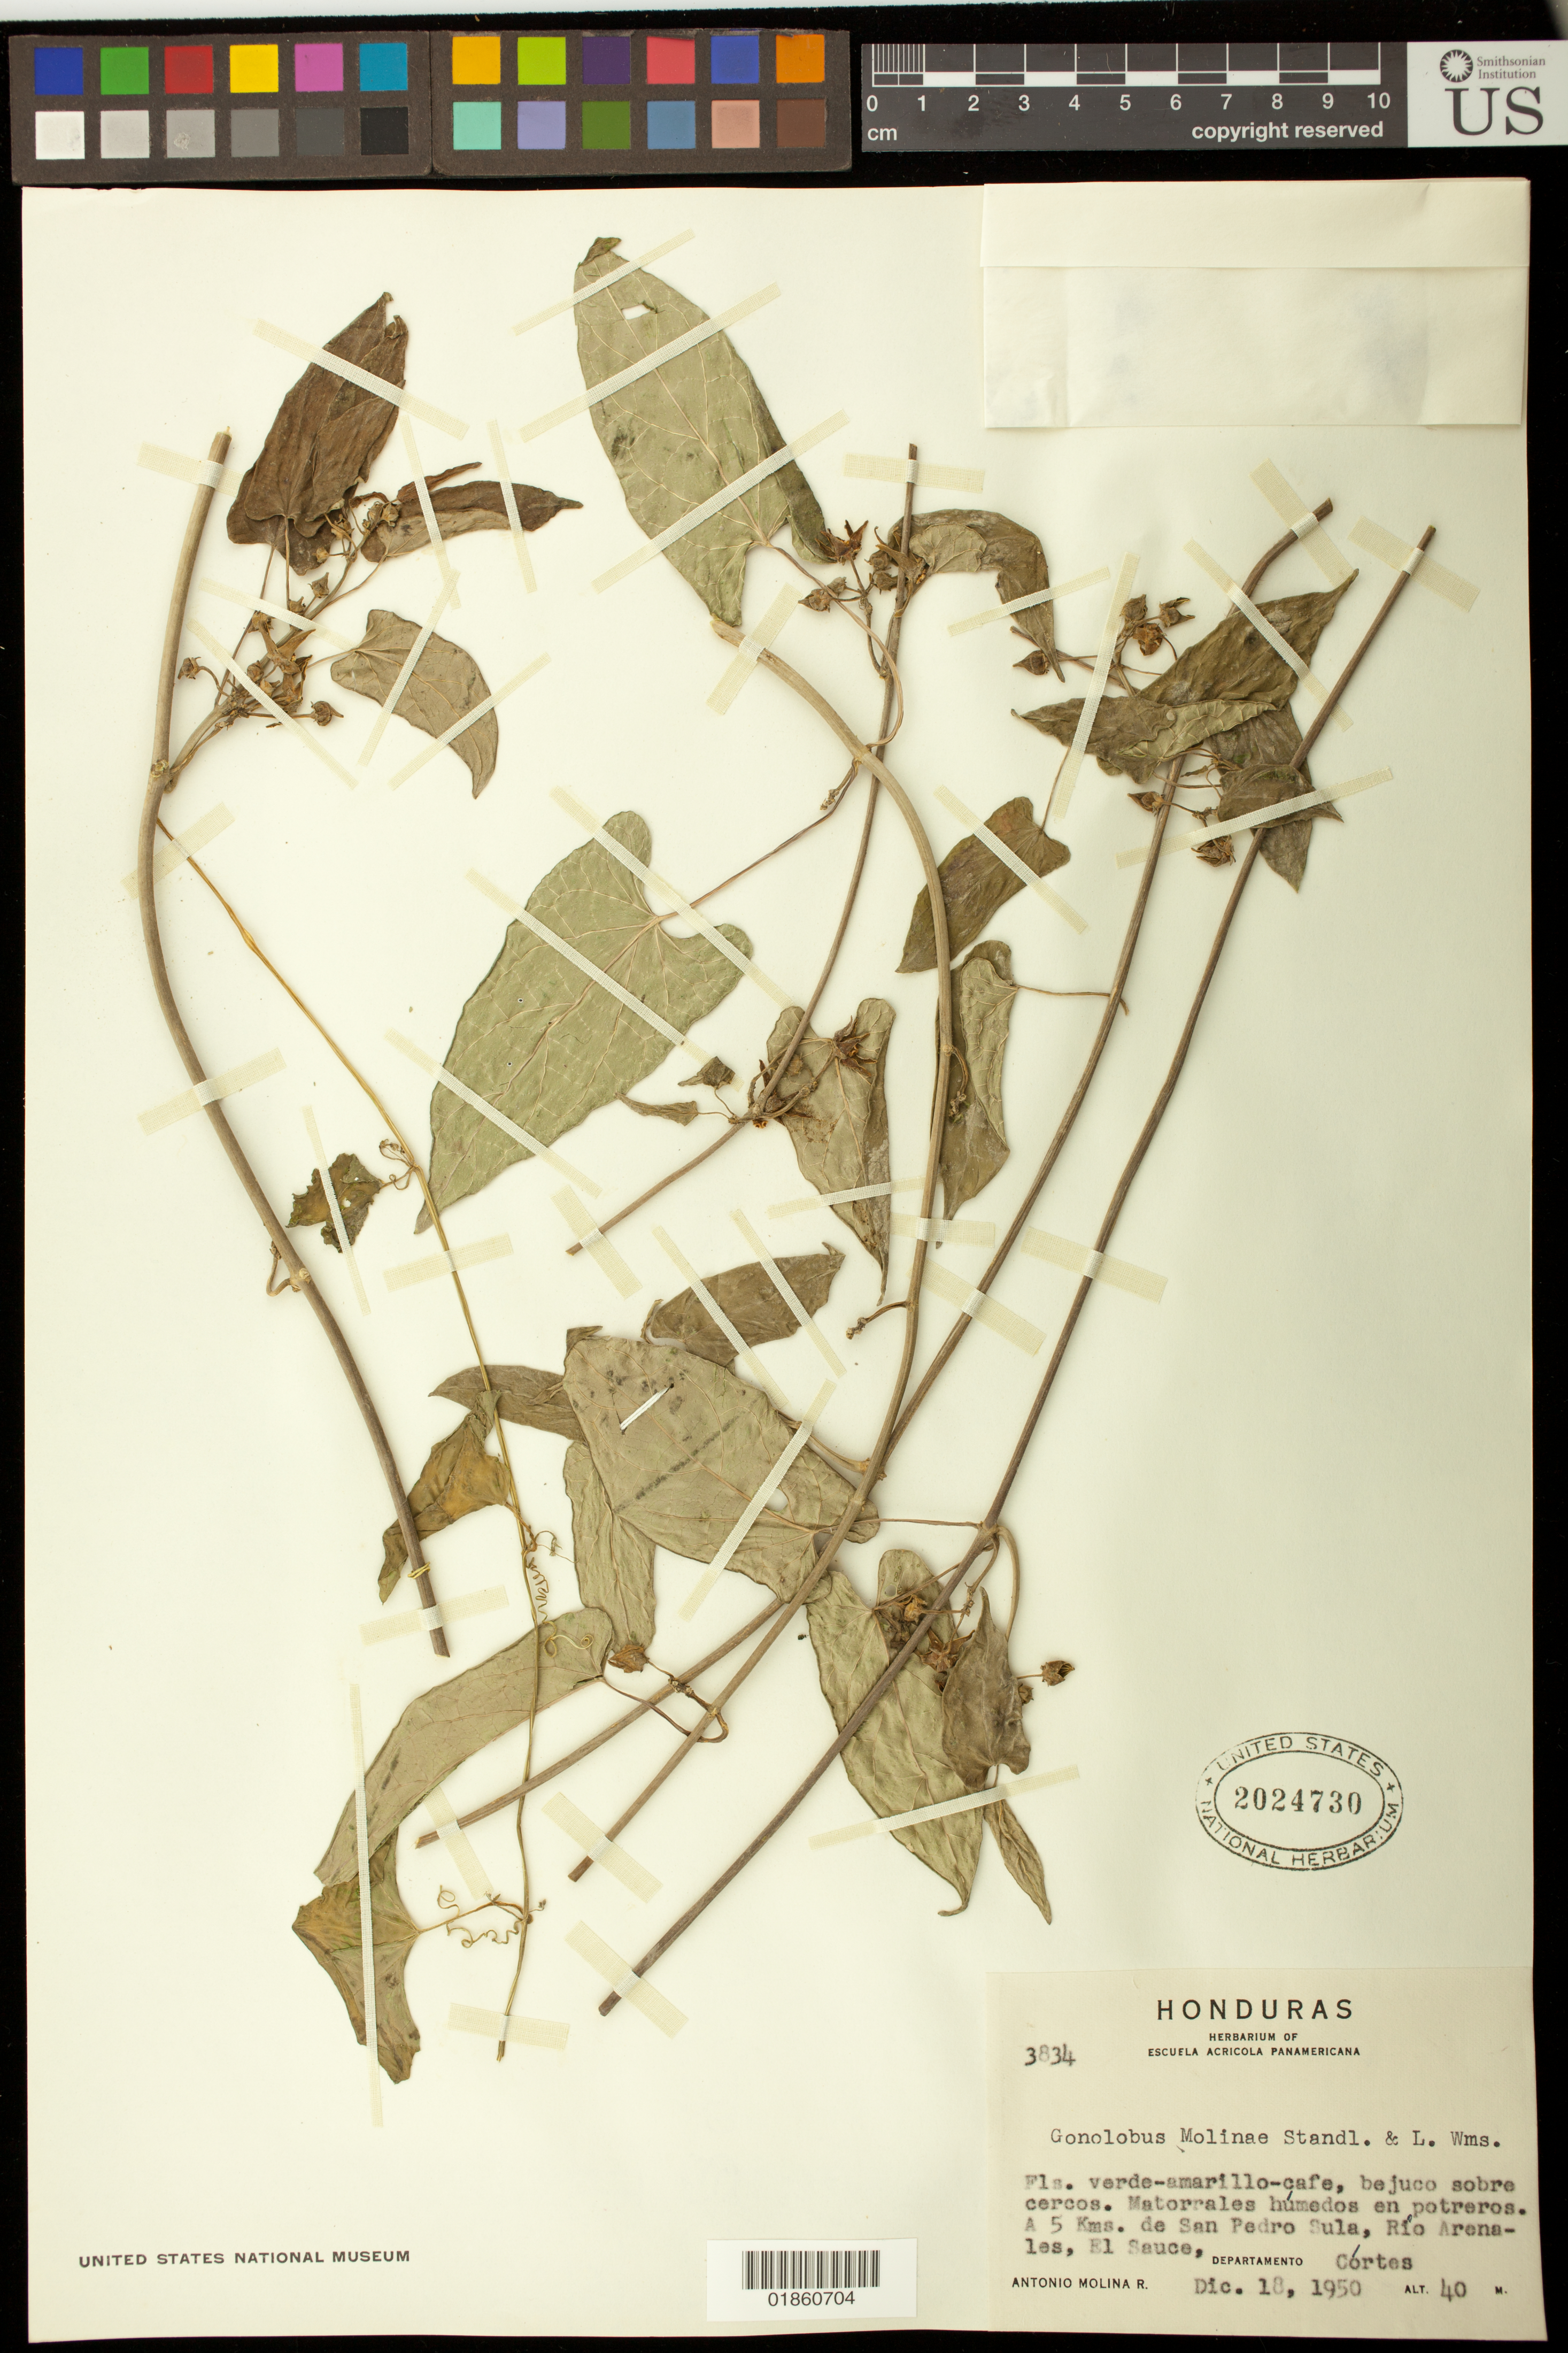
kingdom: Plantae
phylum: Tracheophyta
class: Magnoliopsida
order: Gentianales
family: Apocynaceae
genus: Gonolobus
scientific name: Gonolobus molinae Standl. & L.O. Williams sp. nov. ined.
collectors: A. Molina R.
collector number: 3834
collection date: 1950-12-18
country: Honduras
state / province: Cortés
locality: A 5 Kms. de San Pedro Sula, Rio Arenales, El Sauce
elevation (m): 40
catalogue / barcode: US 2024730